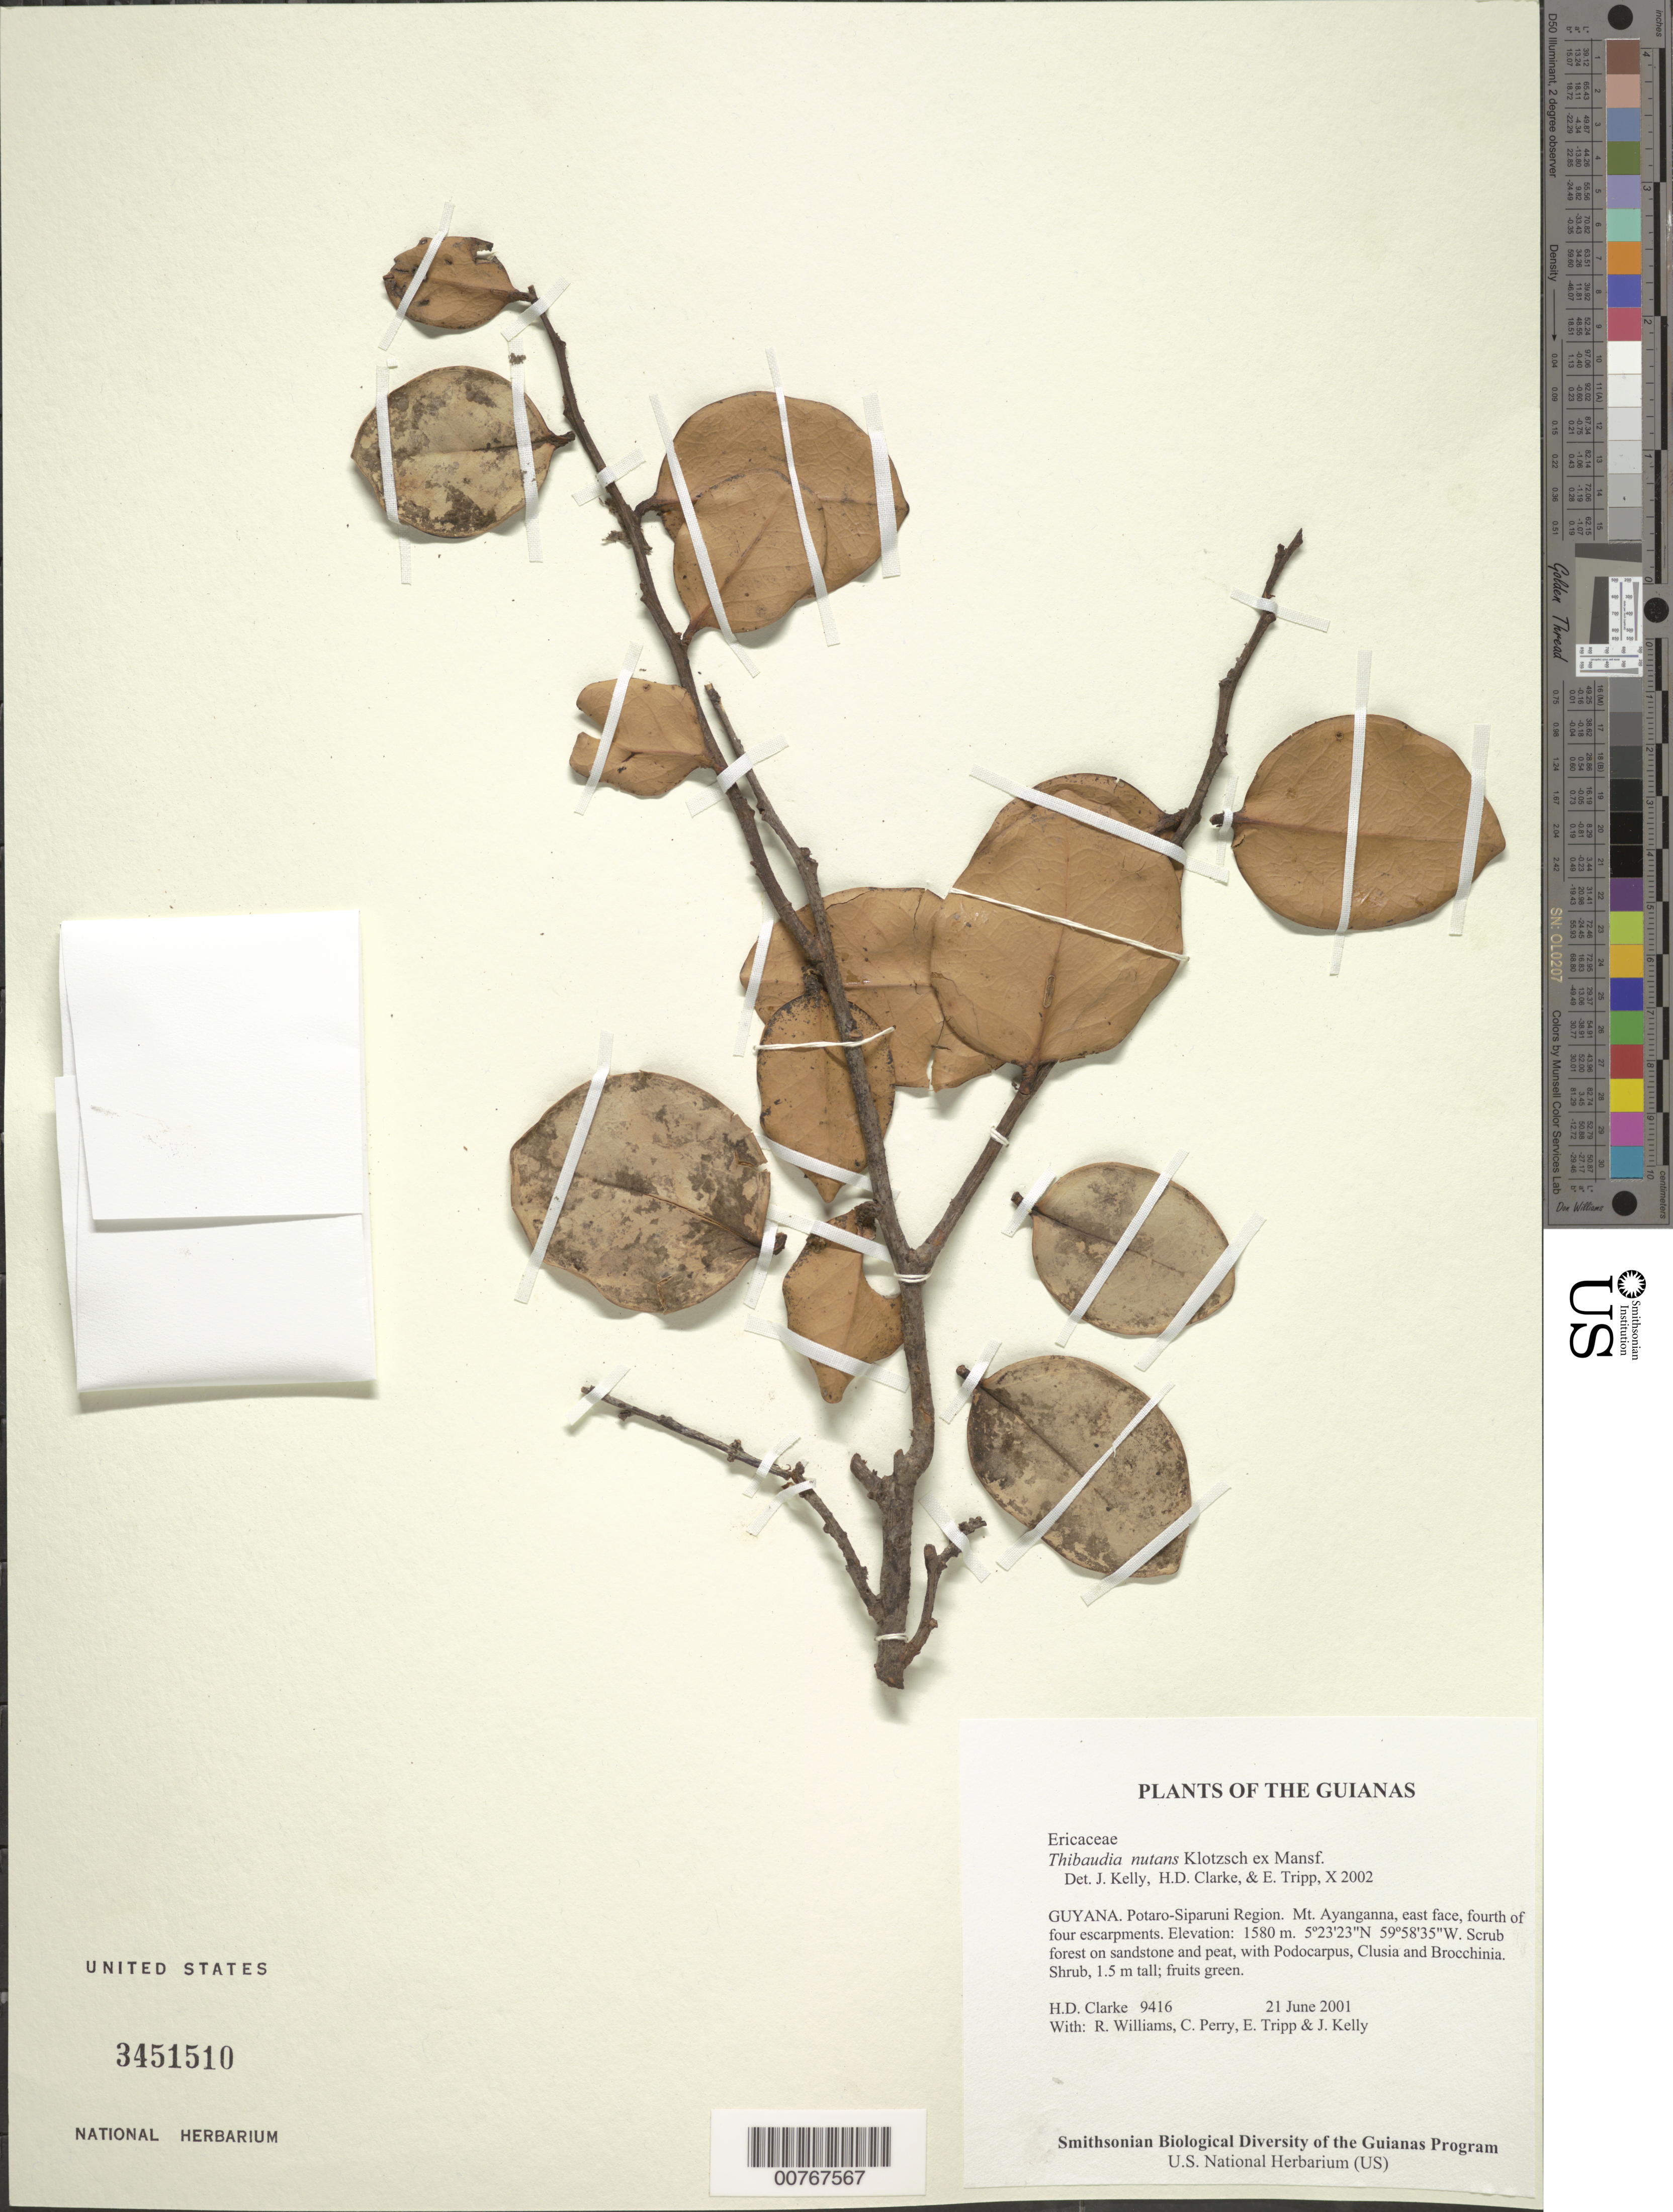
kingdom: Plantae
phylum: Tracheophyta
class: Magnoliopsida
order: Ericales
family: Ericaceae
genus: Thibaudia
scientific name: Thibaudia nutans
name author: Klotzsch ex Mansf.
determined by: Kelly, J.; Clarke, H. D.; Tripp, E. A.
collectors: H. D. Clarke, R. Williams, C. Perry, E. Tripp & J. Kelly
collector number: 9416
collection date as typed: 21 June 2001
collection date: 2001-06-21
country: Guyana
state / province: Potaro-Siparuni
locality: Mt. Ayanganna, east face, fourth of four escarpments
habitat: Scrub forest on sandstone and peat, with Podocarpus, Clusia and Brocchinia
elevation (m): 1580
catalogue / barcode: US 3451510